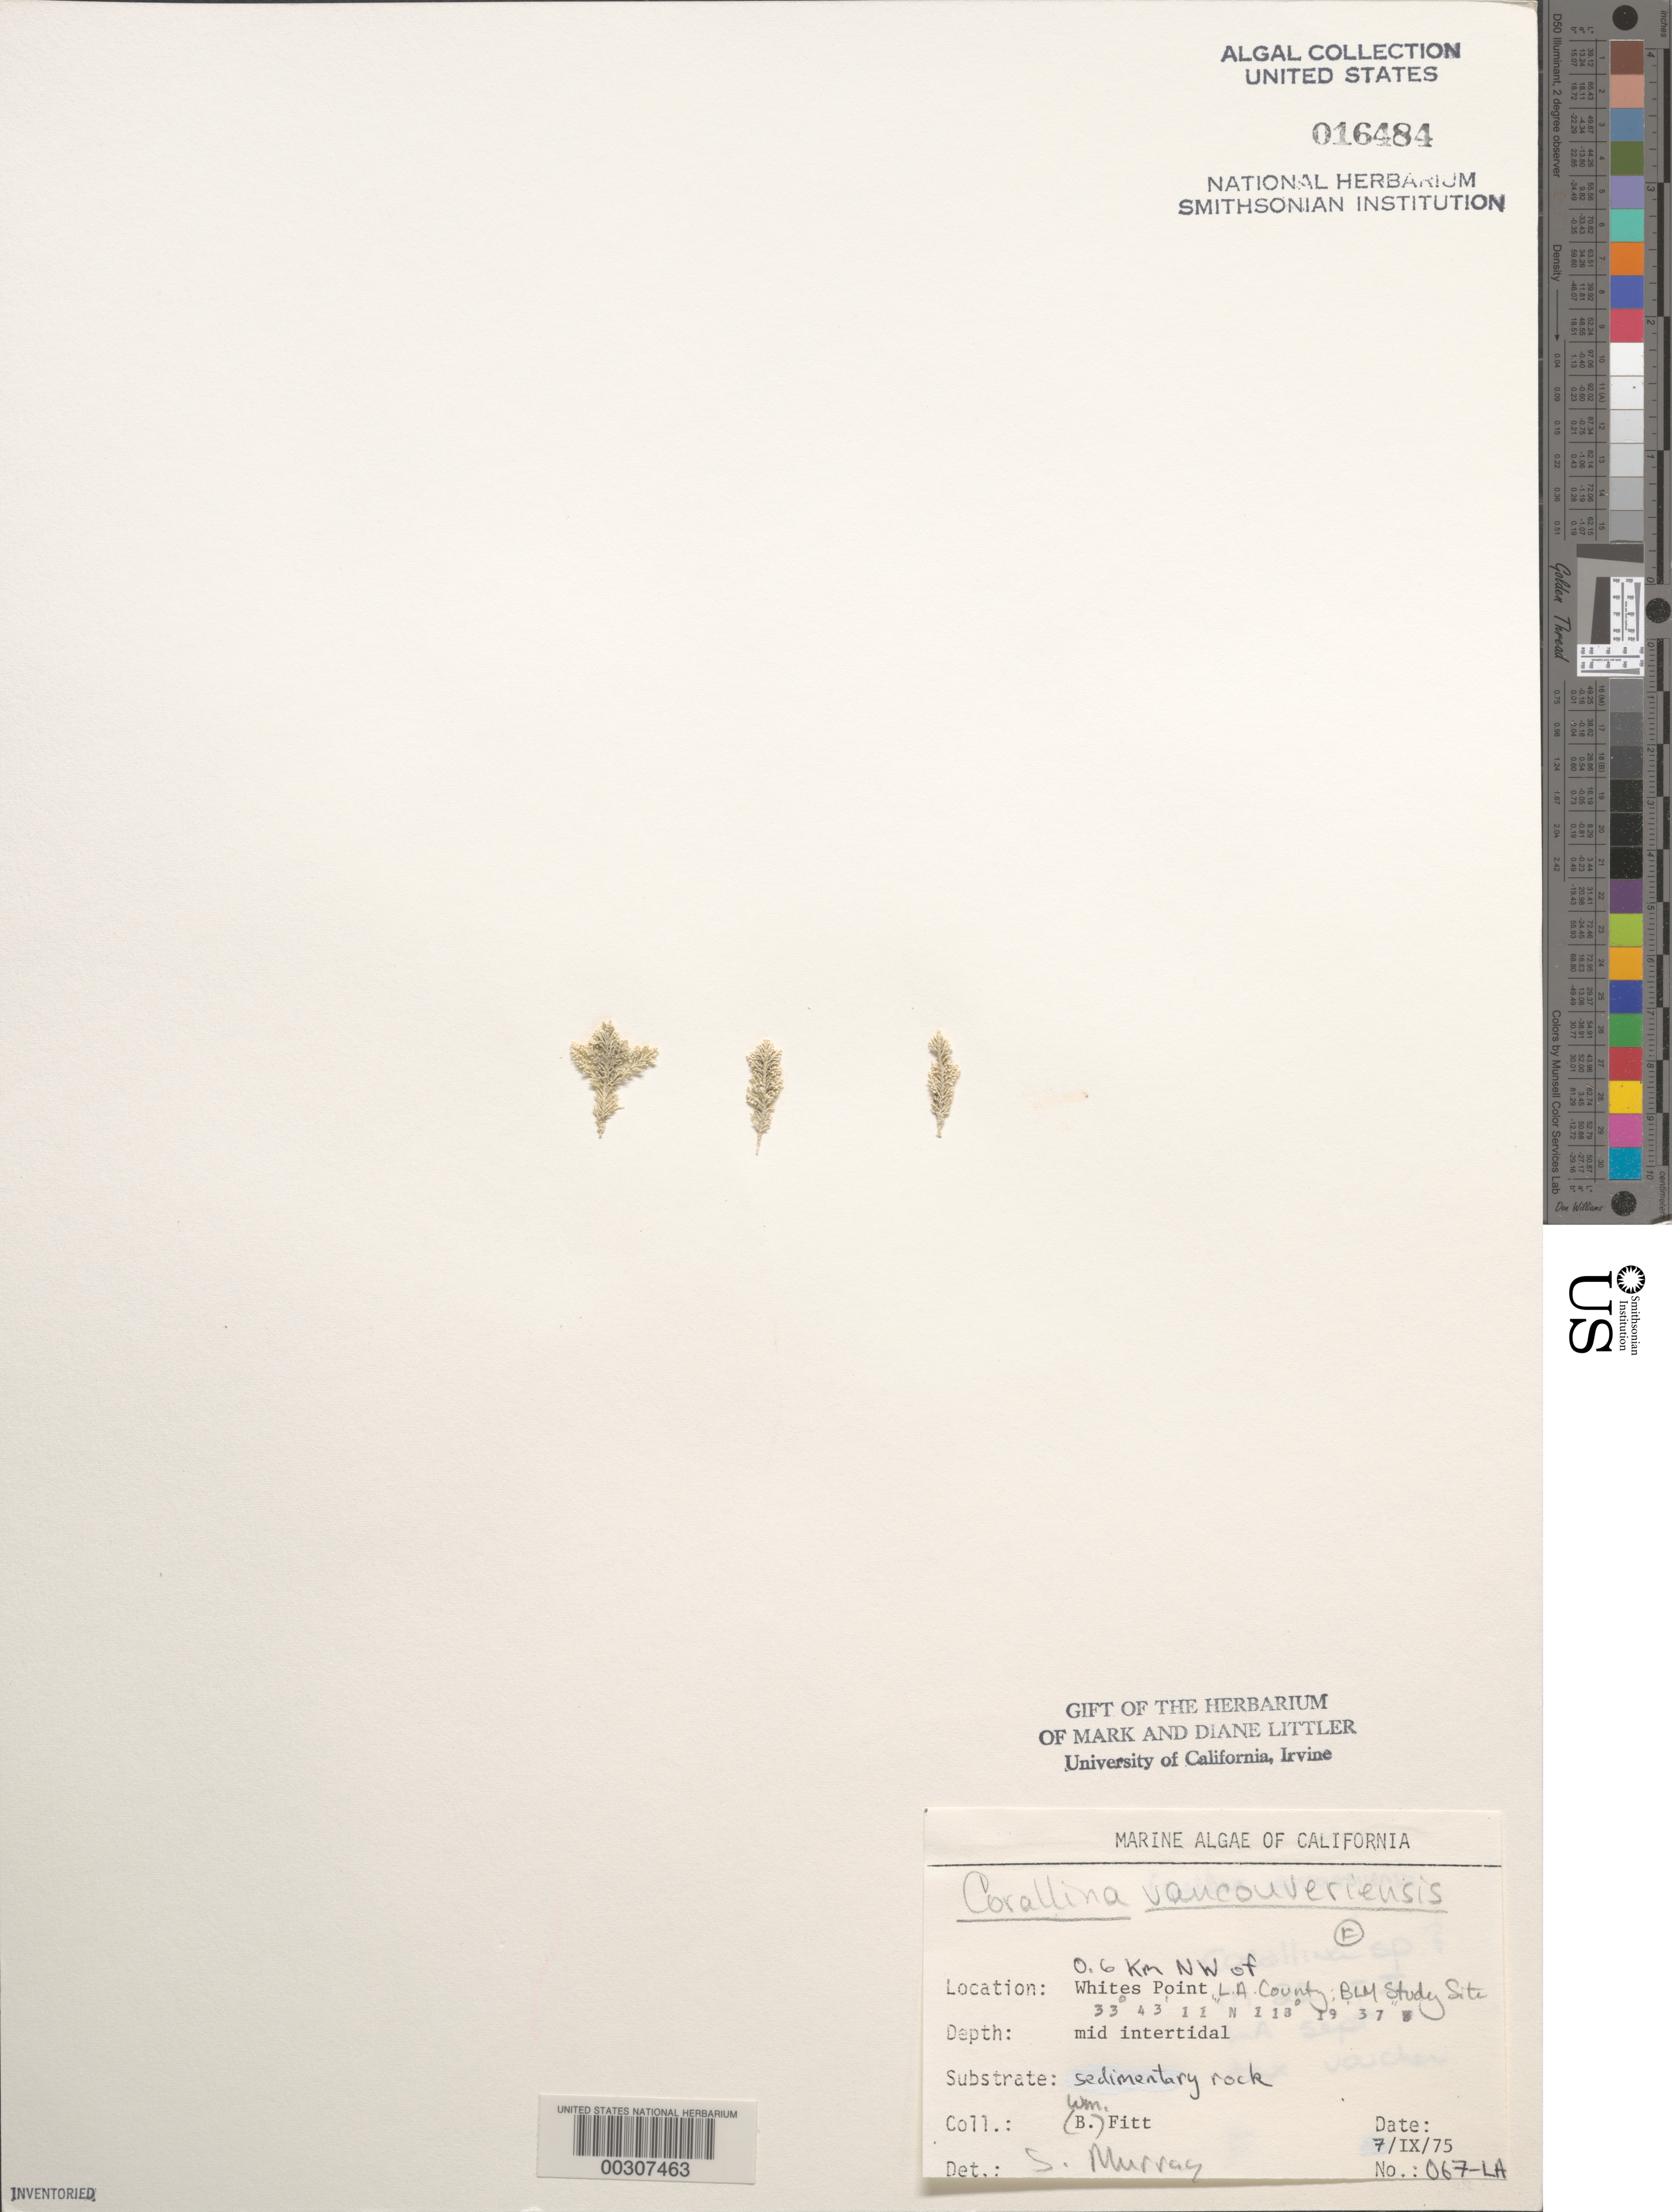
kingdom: Plantae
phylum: Rhodophyta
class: Florideophyceae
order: Corallinales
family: Corallinaceae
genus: Corallina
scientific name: Corallina vancouveriensis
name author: Yendo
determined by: Murray, S. N.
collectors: W. Fitt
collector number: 067-la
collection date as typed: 07 Sep 1975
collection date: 1975-09-07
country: United States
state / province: California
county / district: Los Angeles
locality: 0.6 km northwest of Whites Point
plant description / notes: BLM-SOCALBIGHT Rocky Intertidal Survey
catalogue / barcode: US 16484